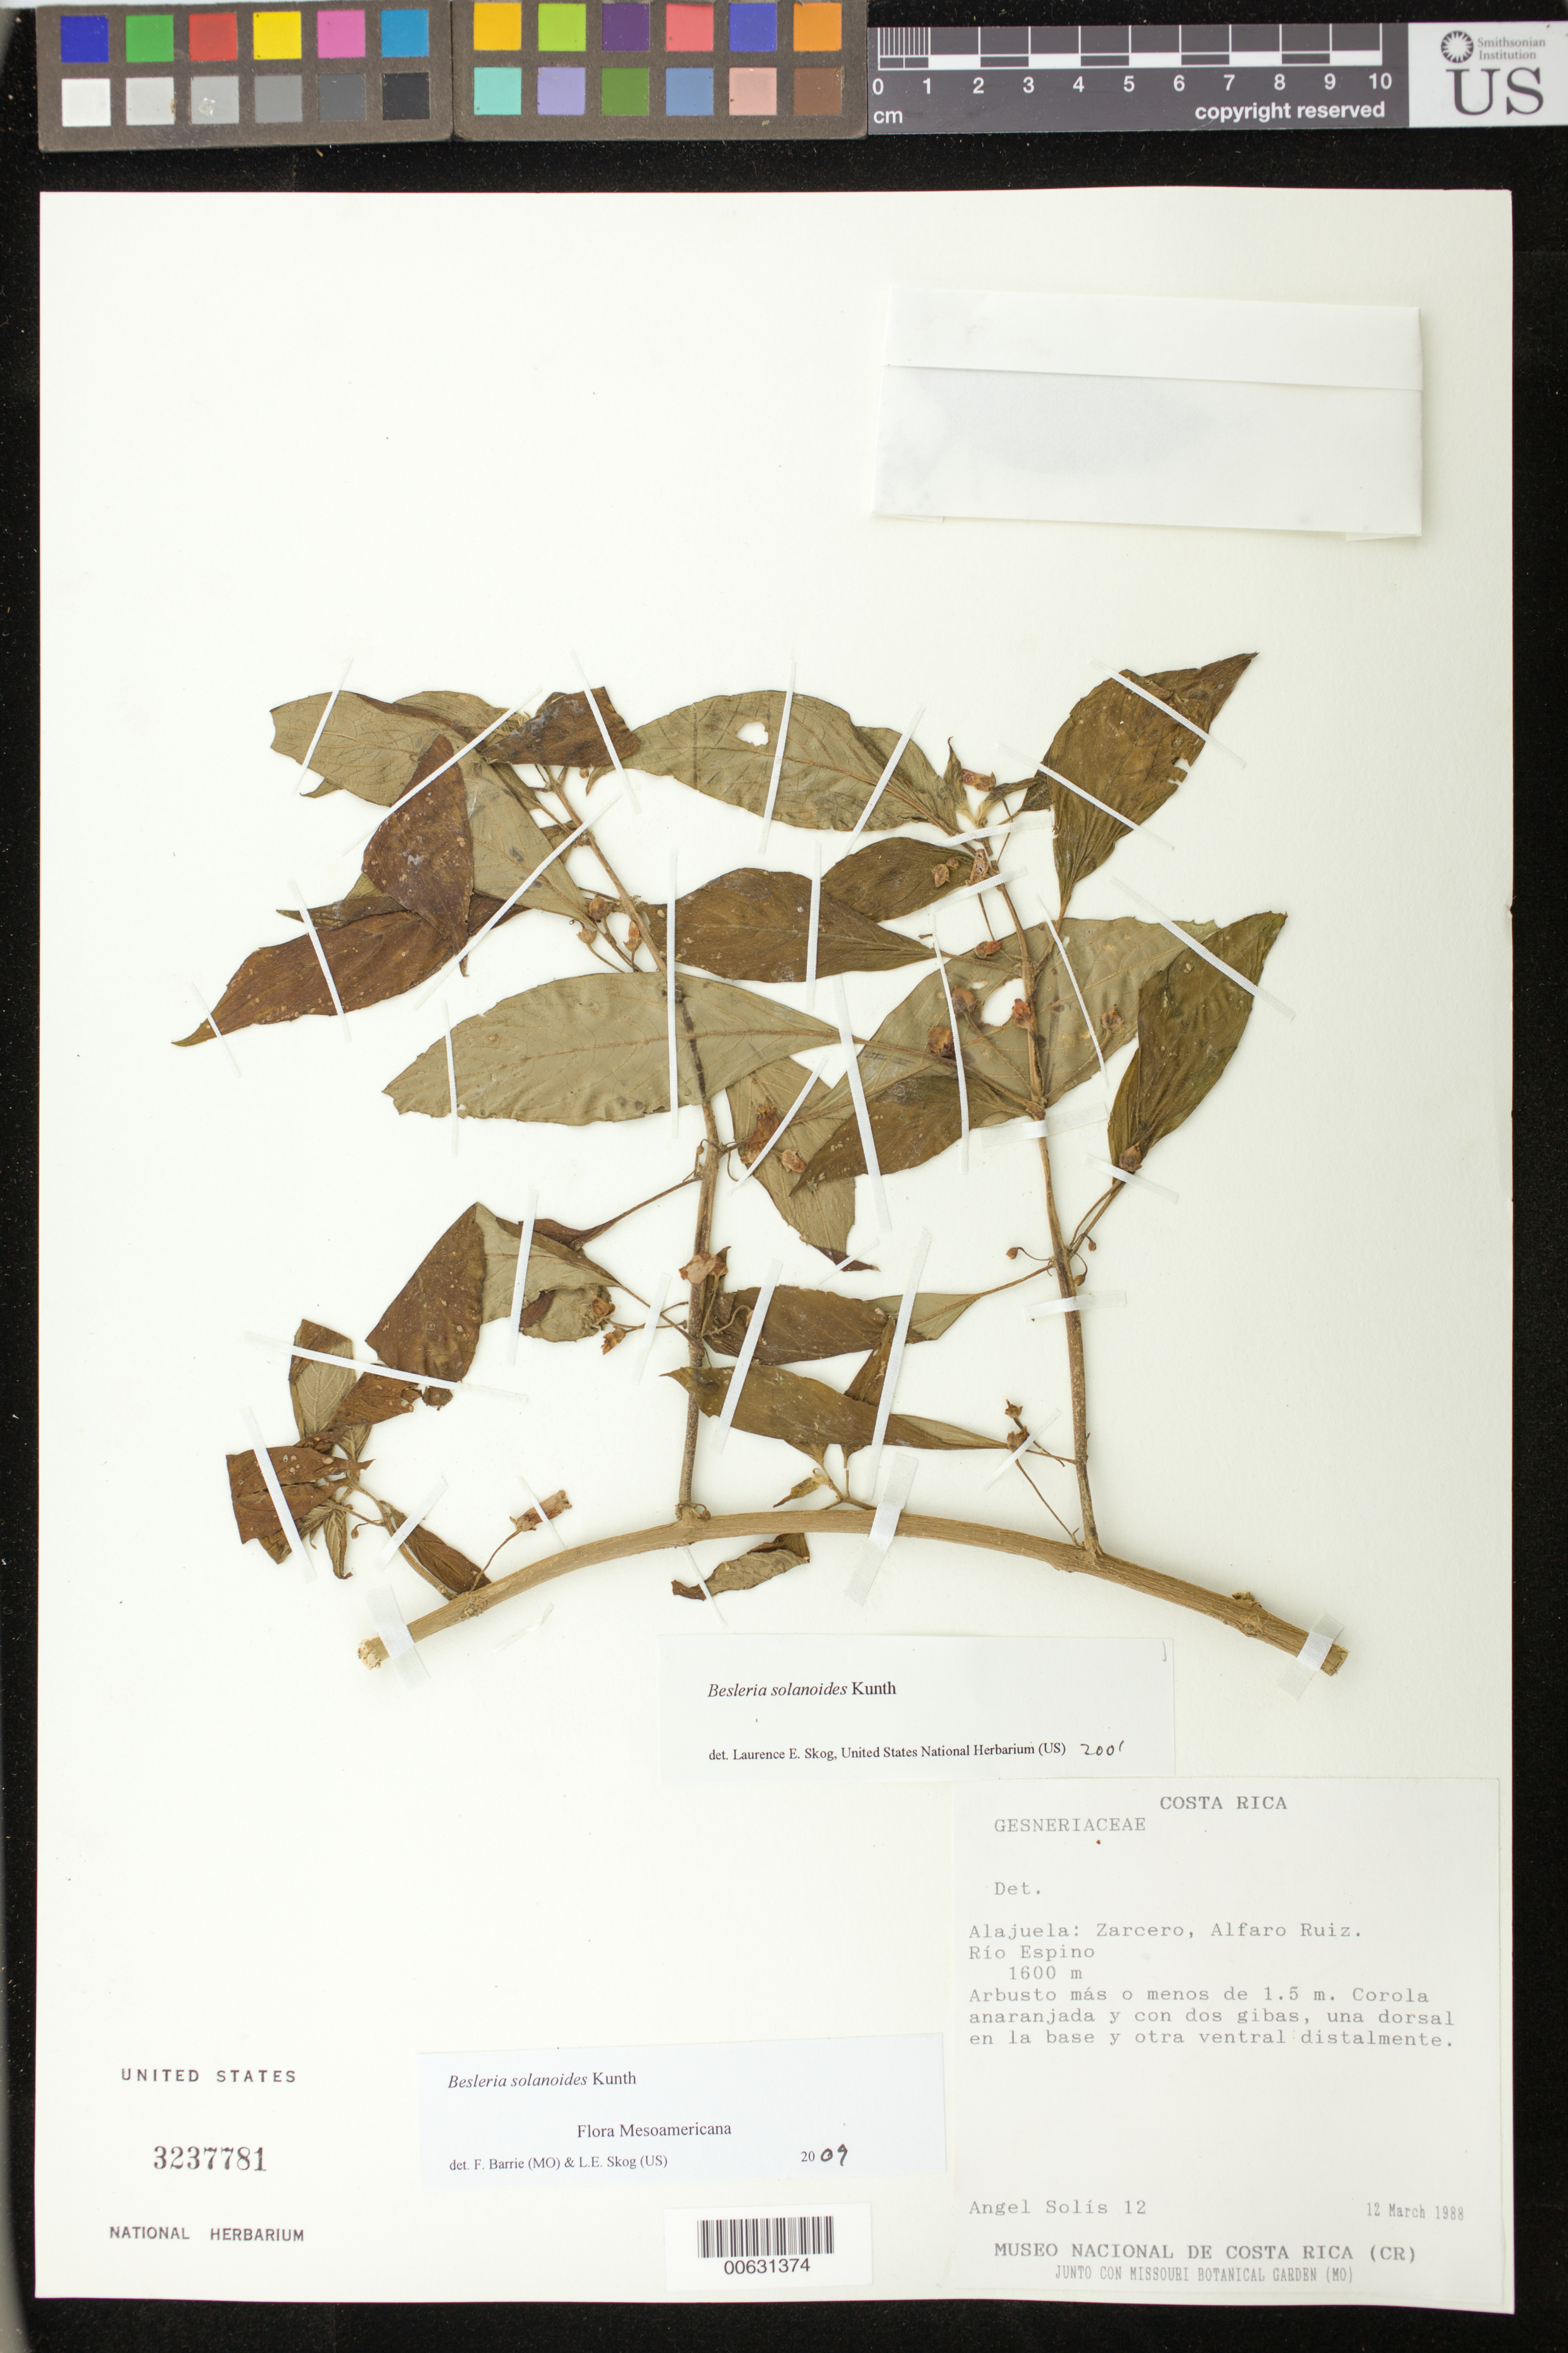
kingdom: Plantae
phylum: Tracheophyta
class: Magnoliopsida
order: Lamiales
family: Gesneriaceae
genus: Besleria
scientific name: Besleria solanoides var. solanoides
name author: Kunth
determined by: Skog, Laurence E.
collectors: A. Solis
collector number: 12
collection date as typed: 12 Mar 1988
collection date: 1988-03-12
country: Costa Rica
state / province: Alajuela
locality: Zarcero, Alfaro Ruiz, Río Espino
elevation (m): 1600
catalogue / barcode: US 3237781